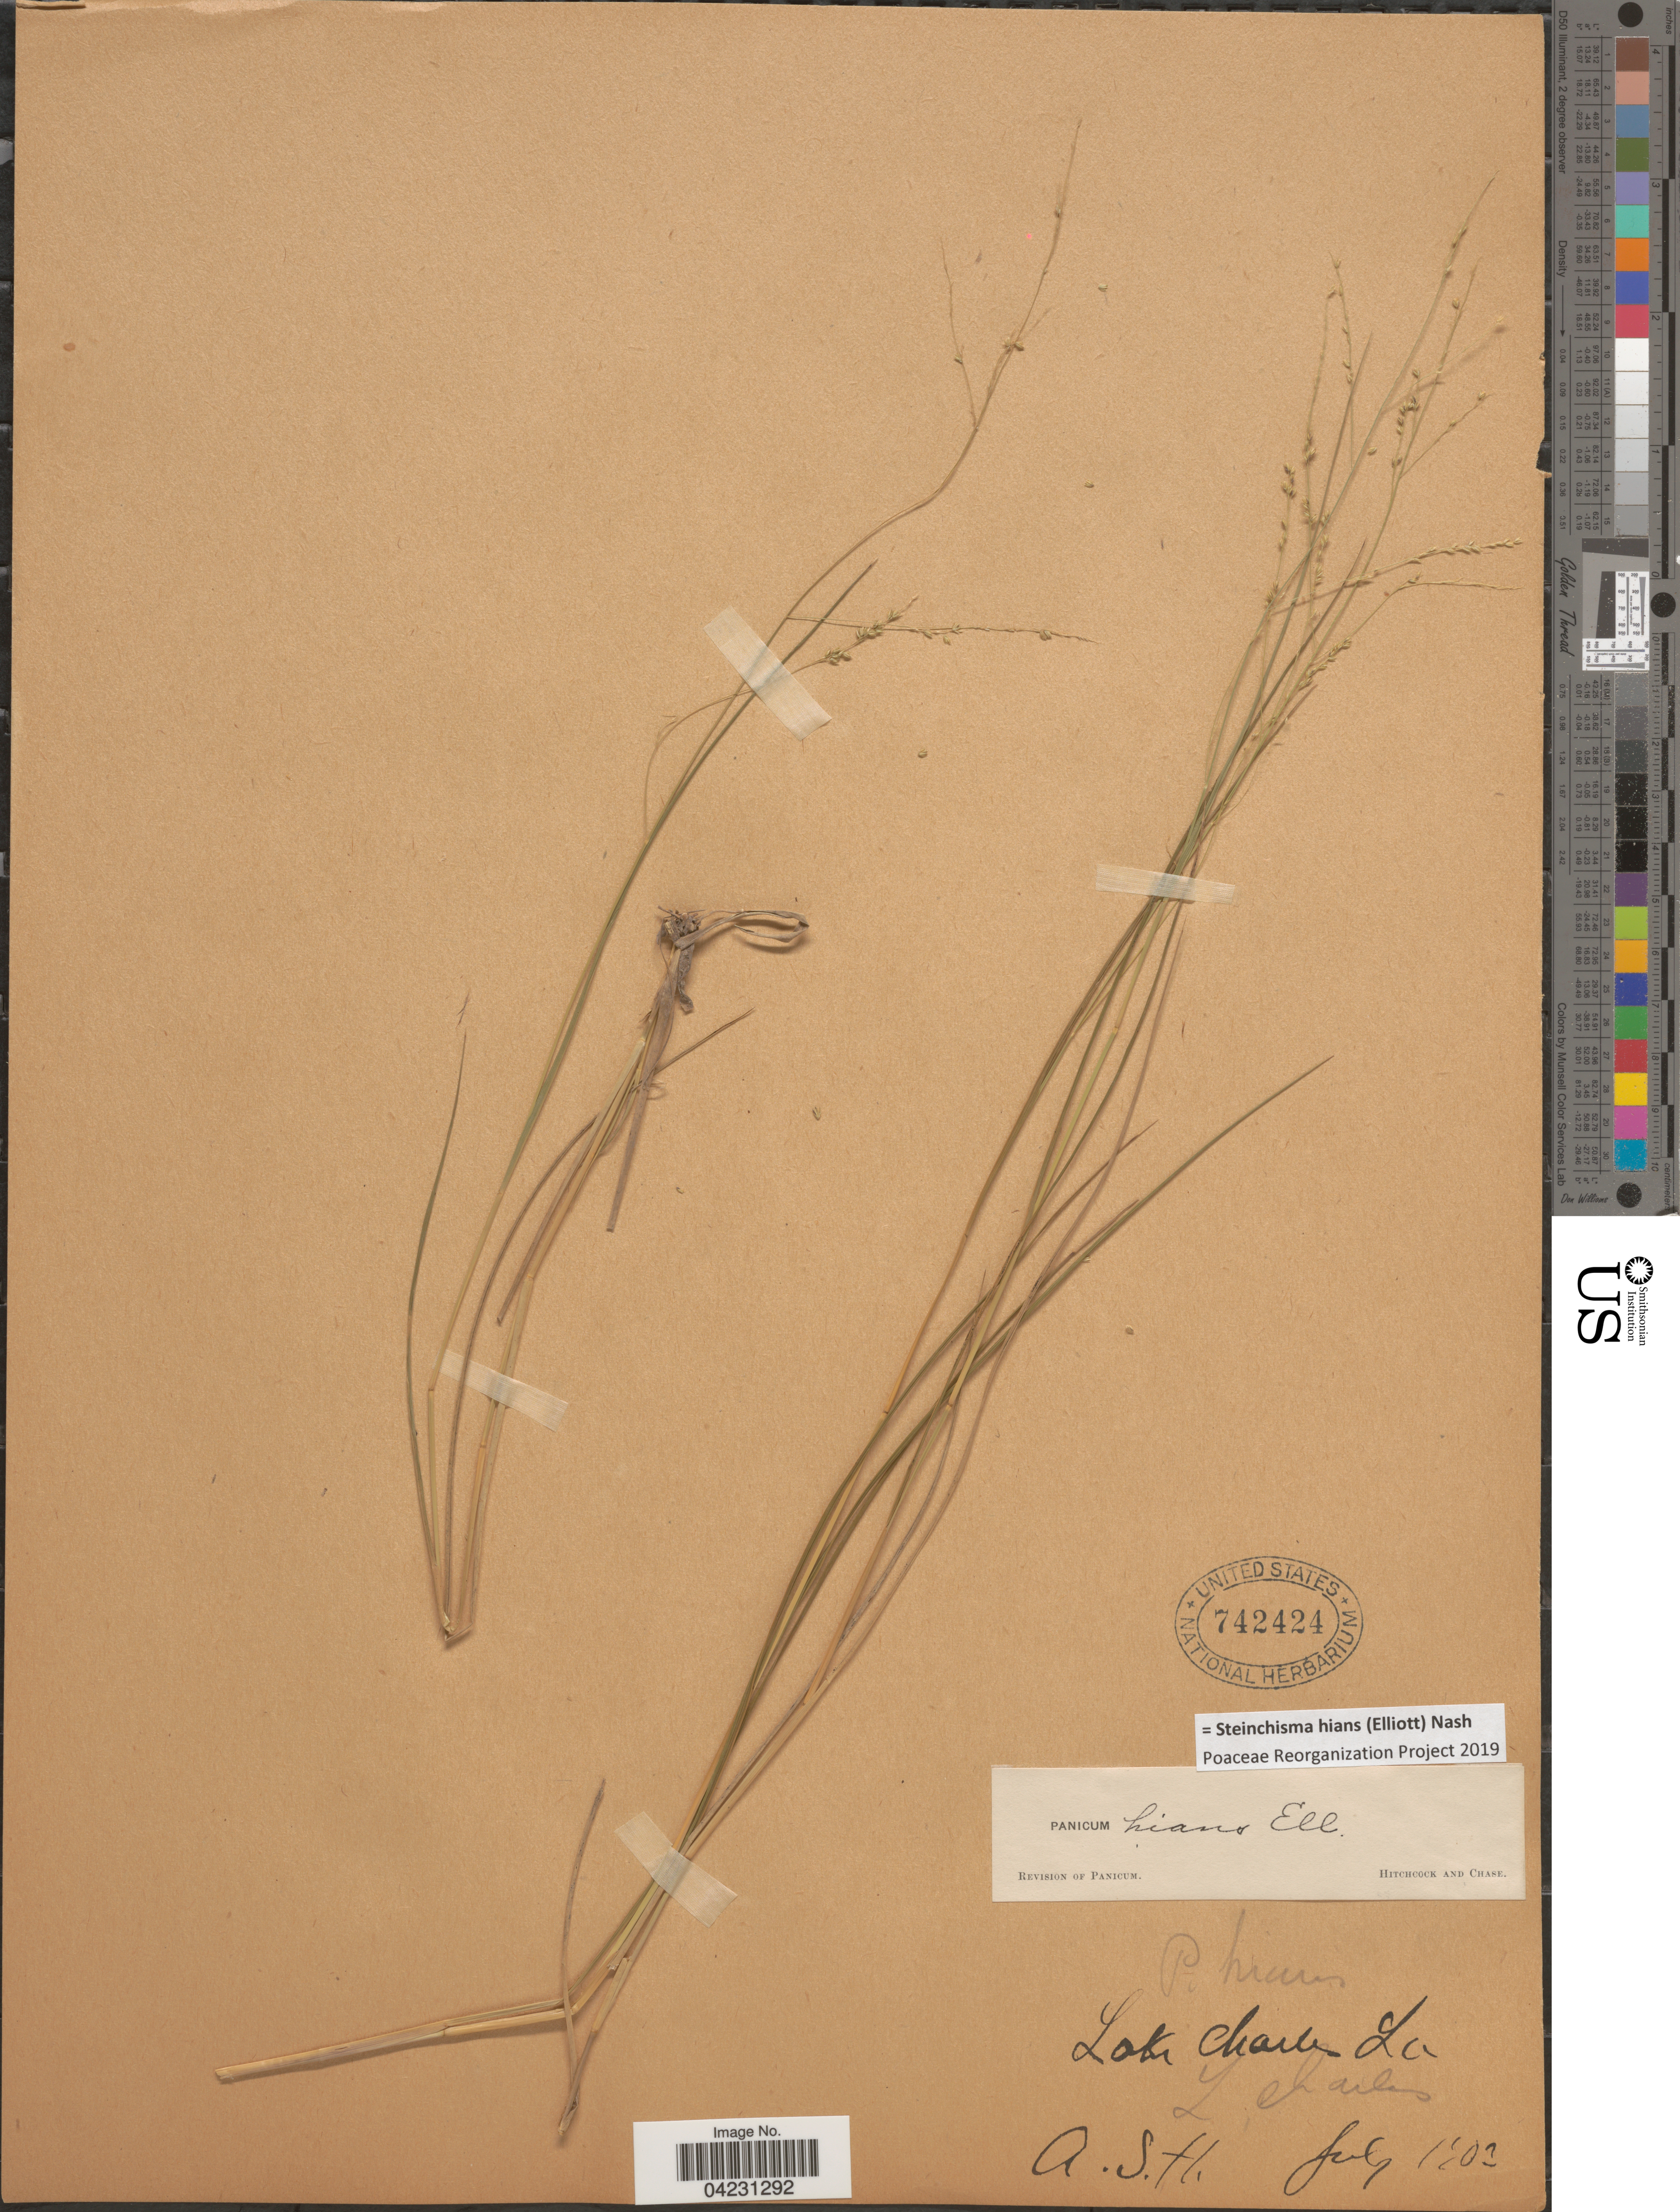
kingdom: Plantae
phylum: Tracheophyta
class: Liliopsida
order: Poales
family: Poaceae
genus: Steinchisma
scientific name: Steinchisma hians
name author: (Elliott) Nash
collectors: A. H.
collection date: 1903-07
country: United States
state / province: Louisiana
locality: Lake Charles.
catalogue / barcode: US 742424